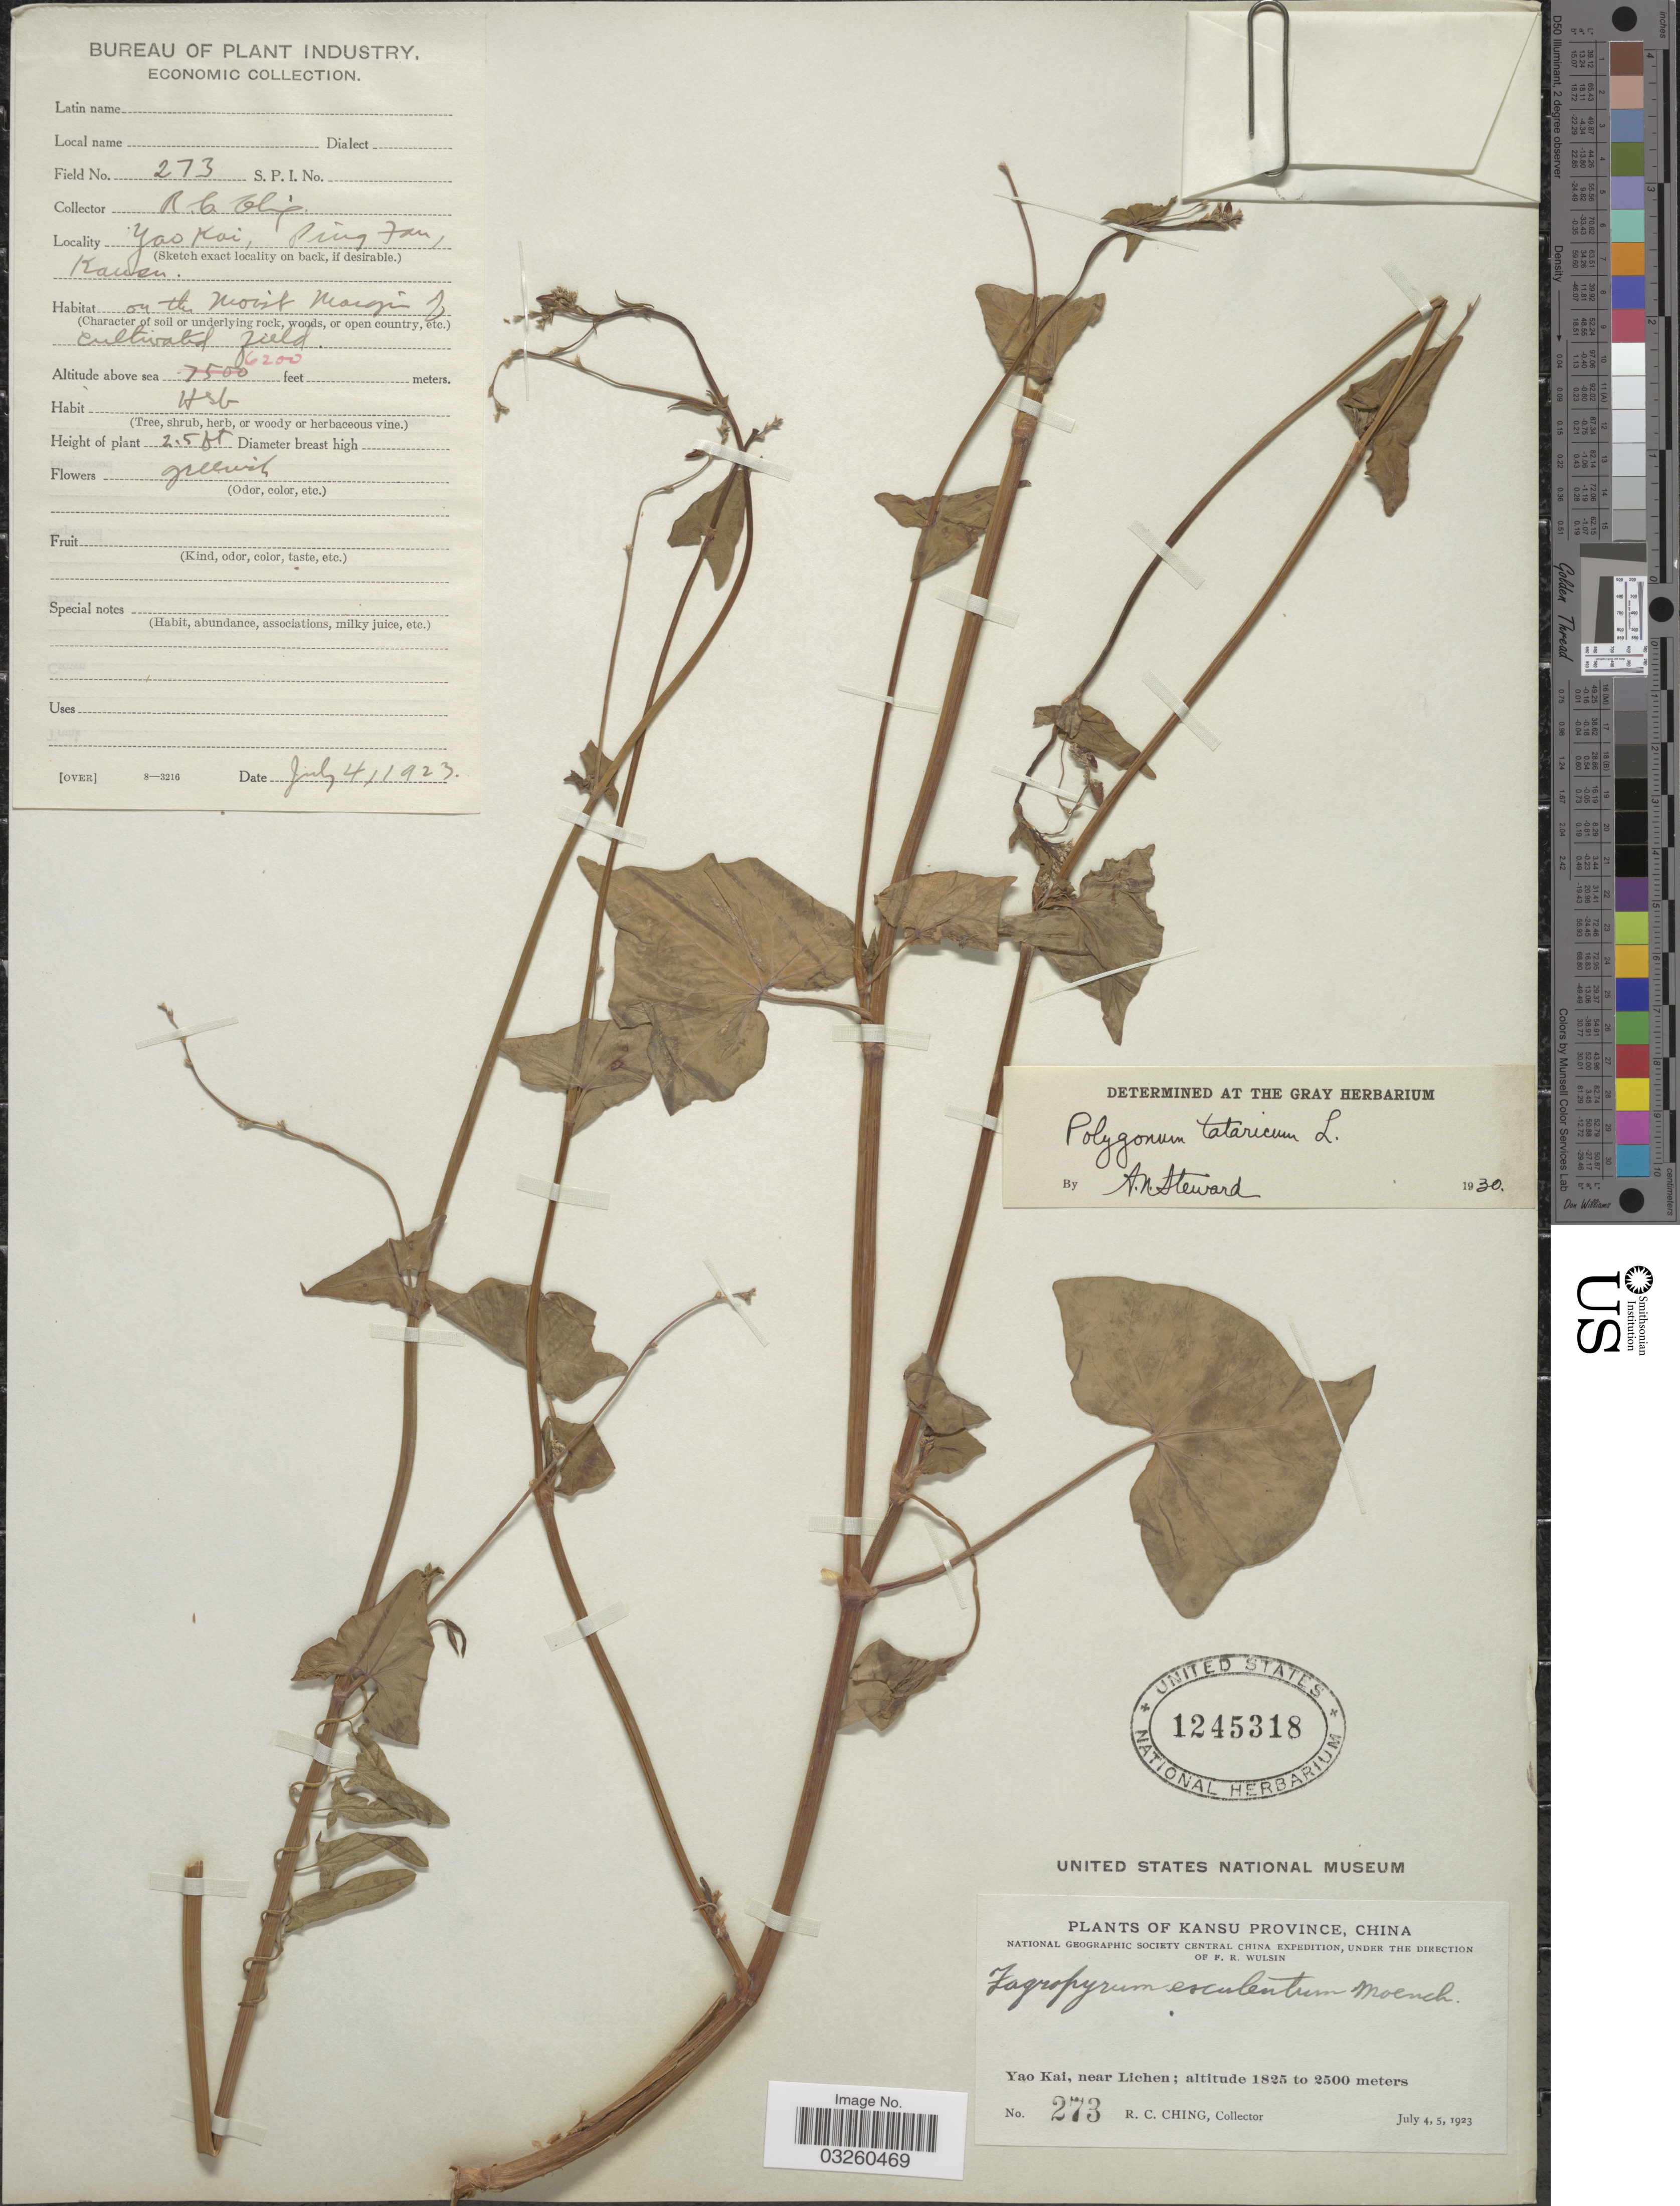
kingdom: Plantae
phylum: Tracheophyta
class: Magnoliopsida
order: Caryophyllales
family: Polygonaceae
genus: Fagopyrum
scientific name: Fagopyrum tataricum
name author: (L.) Gaertn.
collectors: R. C. Ching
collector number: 273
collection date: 1923-07-04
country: China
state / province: Gansu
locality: Kansu Province. Yao Kai, near Lichen. Ping Fan.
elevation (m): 1890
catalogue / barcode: US 1245318